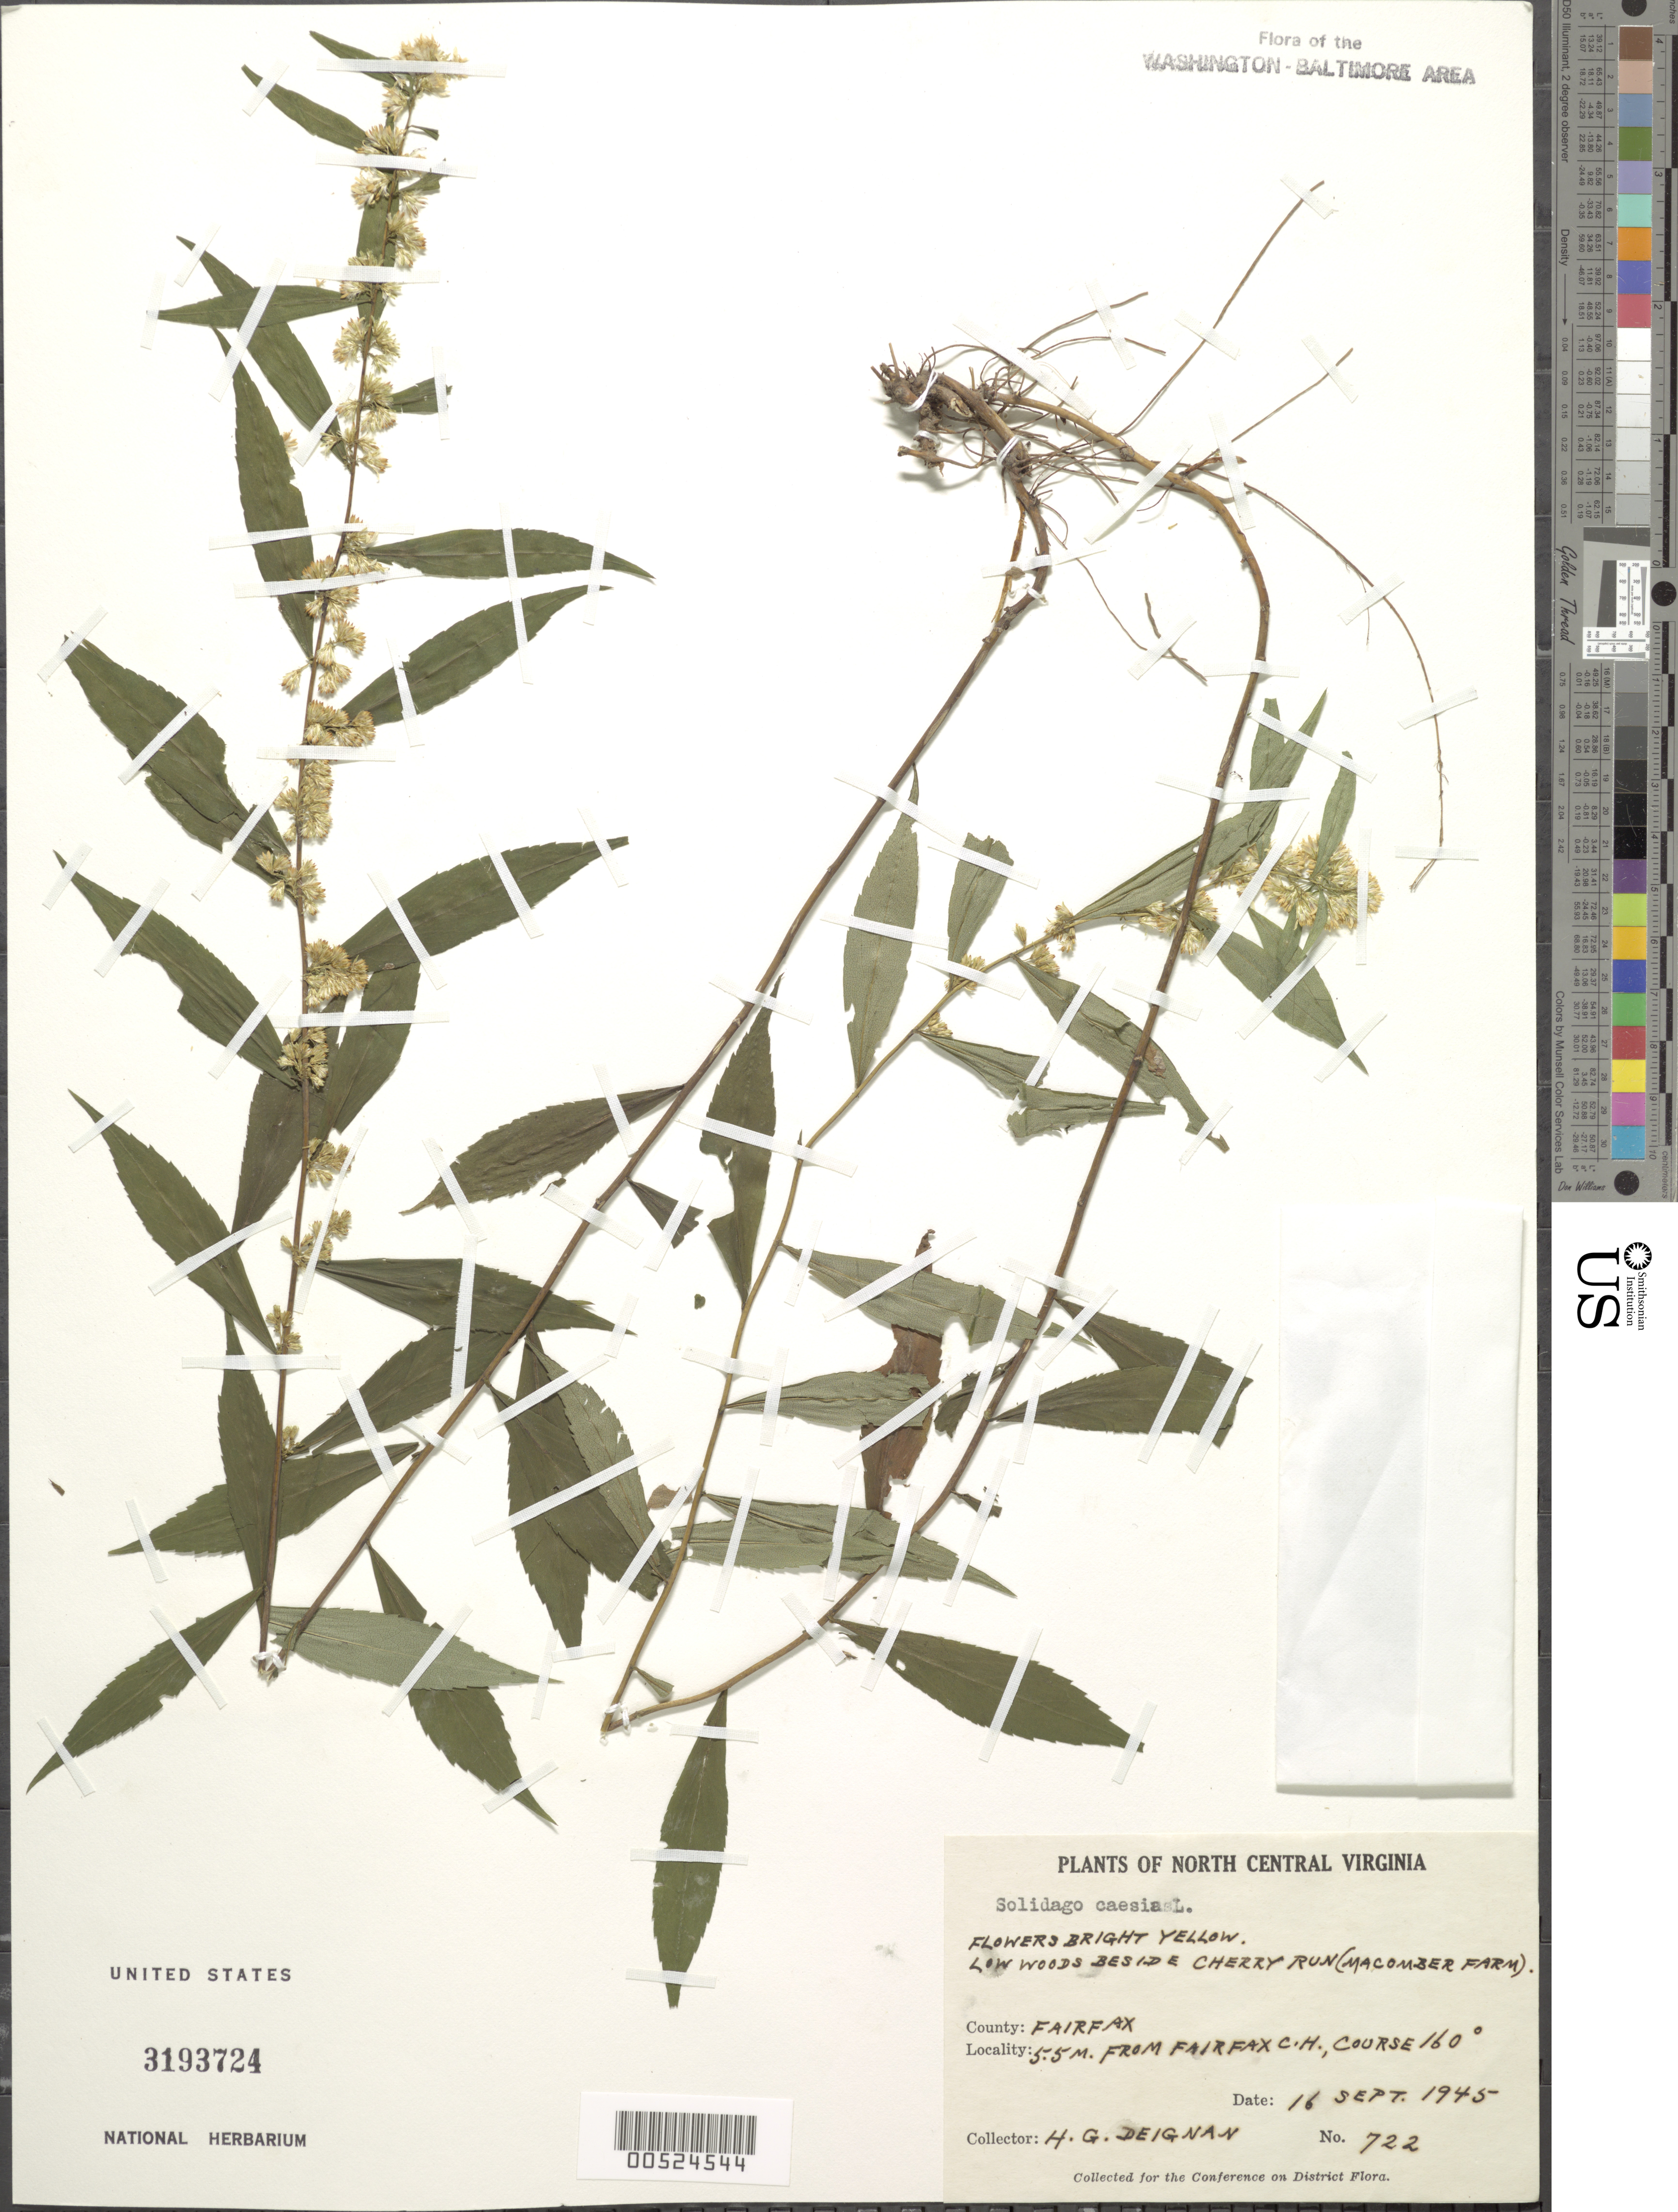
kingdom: Plantae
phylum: Tracheophyta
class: Magnoliopsida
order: Asterales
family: Asteraceae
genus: Solidago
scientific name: Solidago caesia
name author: L.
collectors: H. Deignan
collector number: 722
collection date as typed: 16 Sep 1945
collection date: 1945-09-16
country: United States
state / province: Virginia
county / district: Fairfax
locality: Fairfax Courthouse, 5.5 mi. from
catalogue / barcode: US 3193724